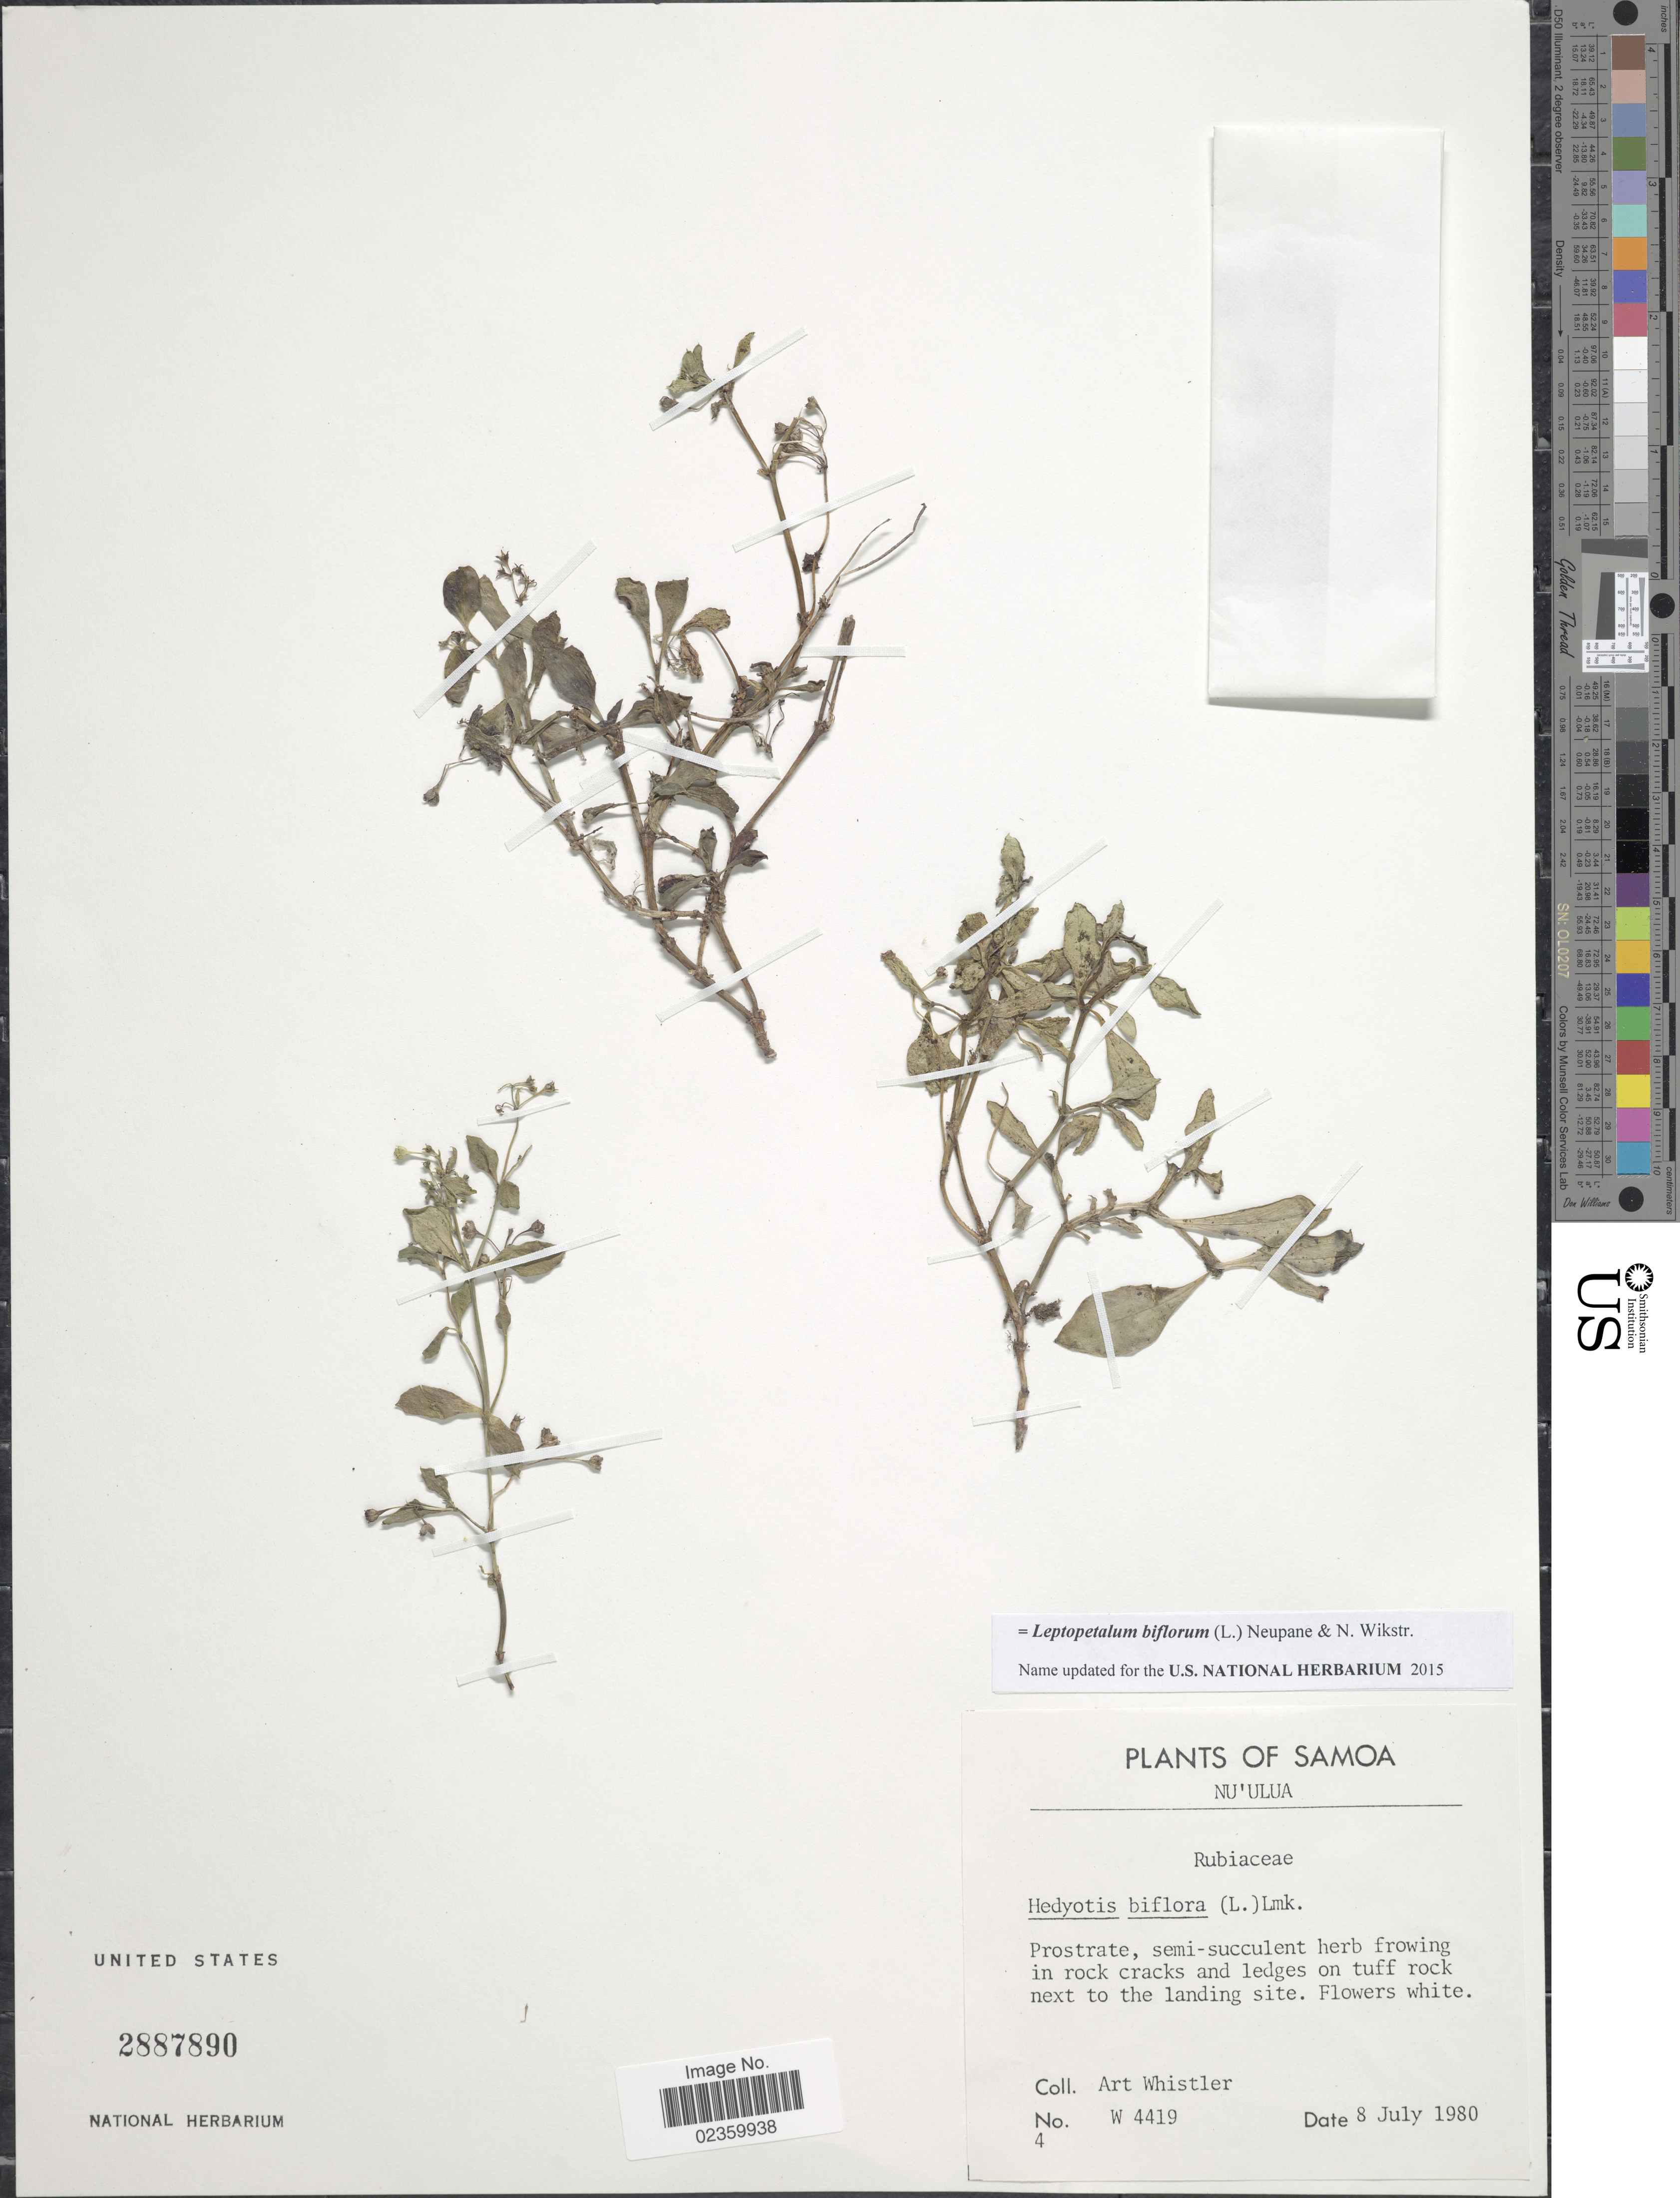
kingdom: Plantae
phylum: Tracheophyta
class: Magnoliopsida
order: Gentianales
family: Rubiaceae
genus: Leptopetalum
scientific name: Leptopetalum biflorum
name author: (L.) Neupane & N. Wikstr.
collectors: A. Whistler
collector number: W4419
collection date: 1980-07-08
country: Samoa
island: Nu'ulua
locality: Nu'ulua. Next to landing site.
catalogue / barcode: US 2887890